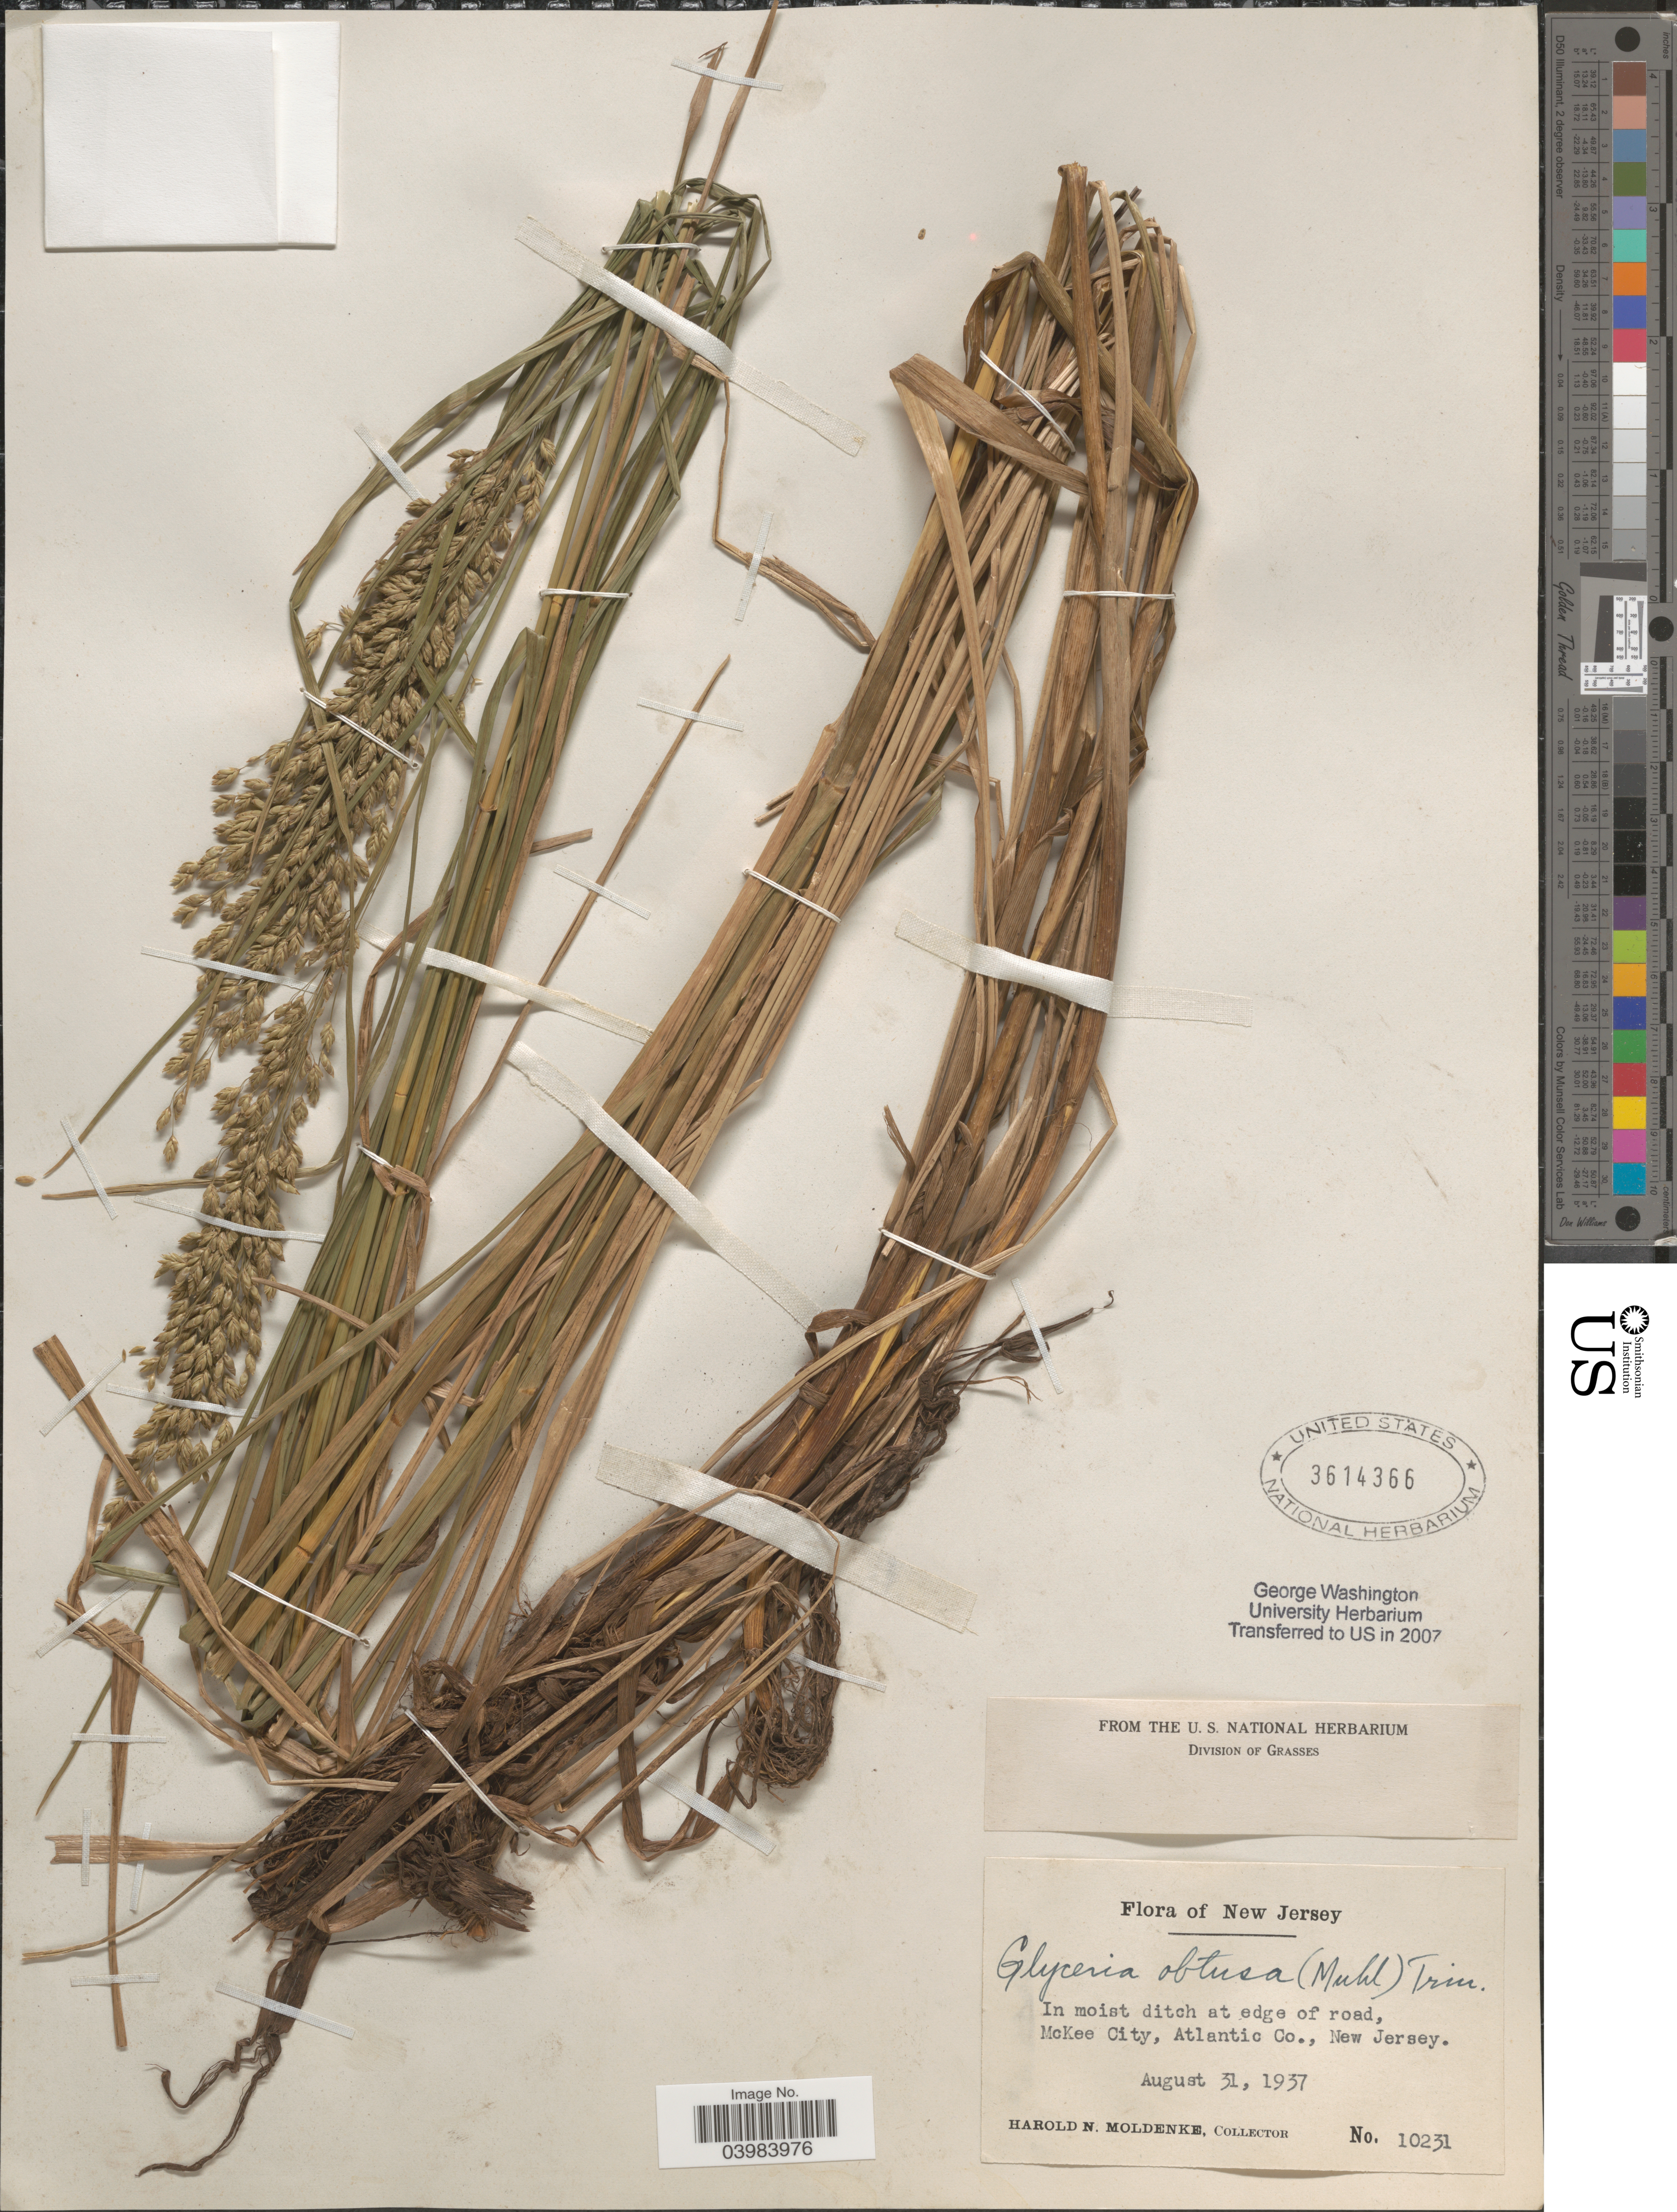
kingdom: Plantae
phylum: Tracheophyta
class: Liliopsida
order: Poales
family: Poaceae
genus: Glyceria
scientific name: Glyceria obtusa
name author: (Muhl.) Trin.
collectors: H. N. Moldenke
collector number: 10231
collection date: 1937-08-31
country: United States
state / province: New Jersey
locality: In moist ditch at edge of road, McKee City, Atlantic Co.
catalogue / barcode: US 3614366